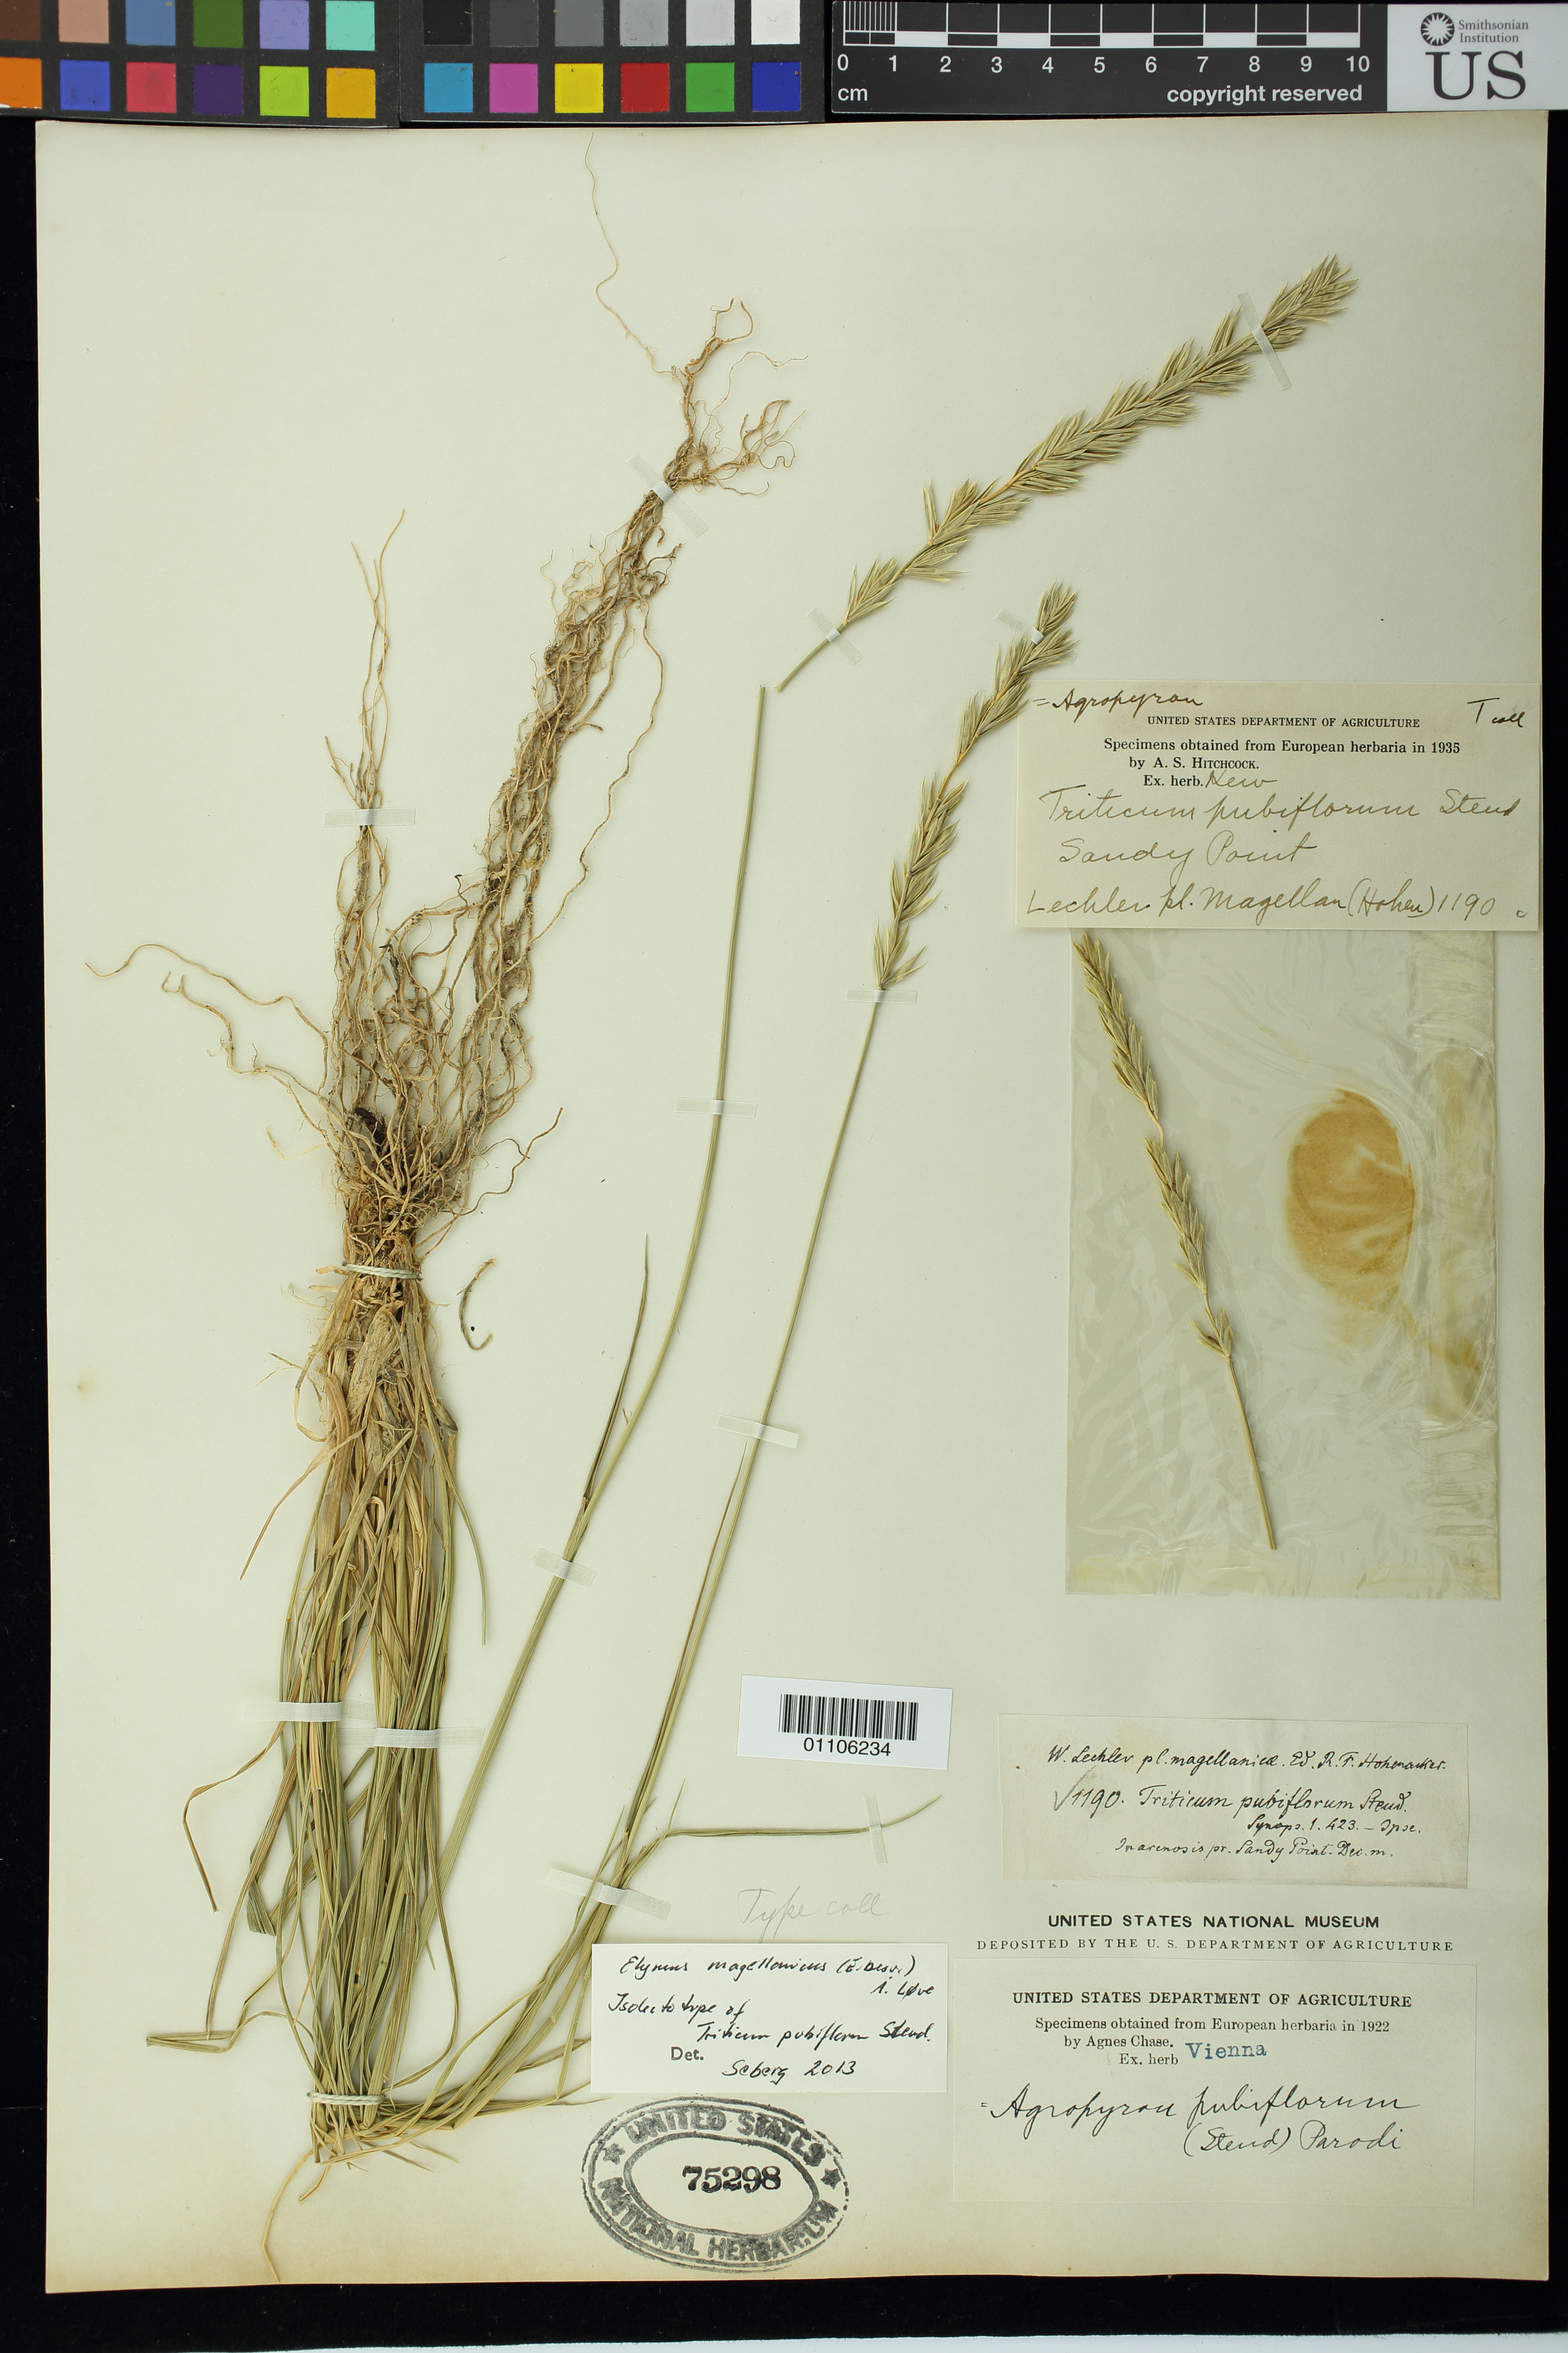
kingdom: Plantae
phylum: Tracheophyta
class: Liliopsida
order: Poales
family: Poaceae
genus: Triticum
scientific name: Triticum pubiflorum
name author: Steud.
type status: Isolectotype; Type Collection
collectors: W. Lechler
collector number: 1190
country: Chile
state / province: Magallanes y de la Antártica Chilena (XII)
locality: Sandy Point.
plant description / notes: Also mounted on sheet is fragmentary material of type specimen ex herb. Kew.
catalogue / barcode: US 75298